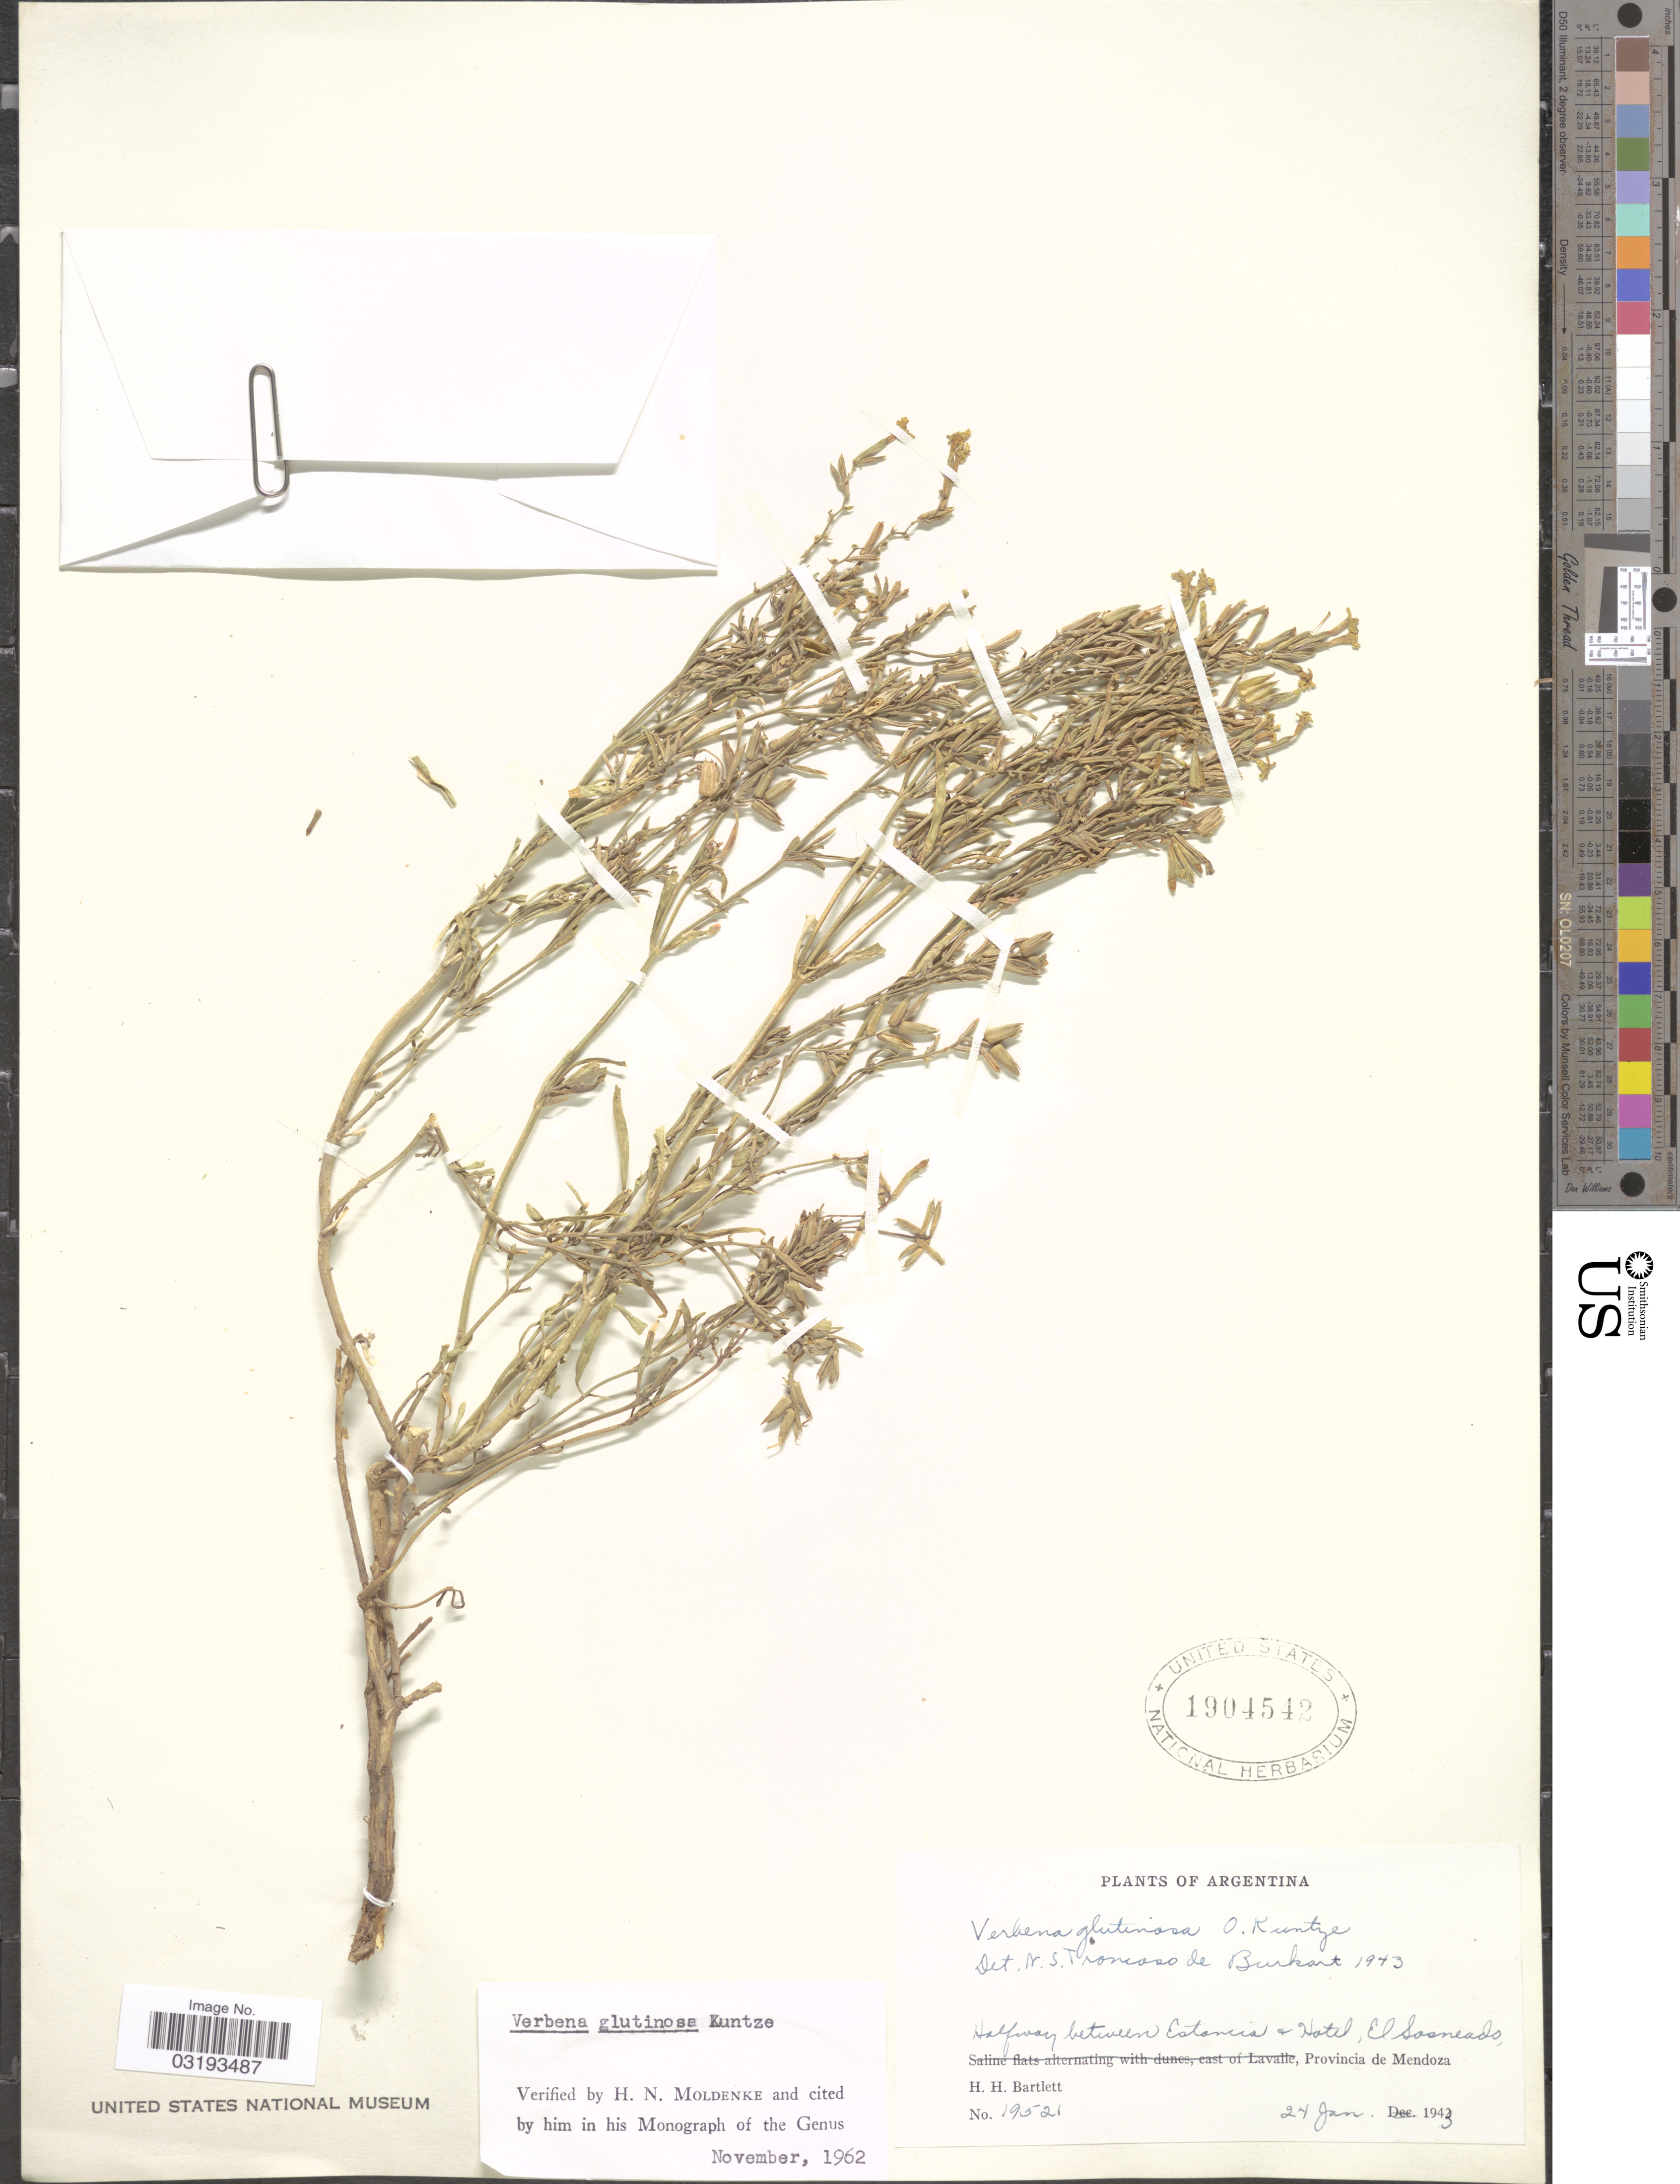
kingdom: Plantae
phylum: Tracheophyta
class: Magnoliopsida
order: Lamiales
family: Verbenaceae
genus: Verbena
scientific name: Verbena glutinosa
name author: Kuntze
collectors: H. H. Bartlett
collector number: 19521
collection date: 1943-01-24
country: Argentina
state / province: Mendoza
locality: Halfway between Estancia & Hotel, El Sosneado.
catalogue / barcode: US 1904542